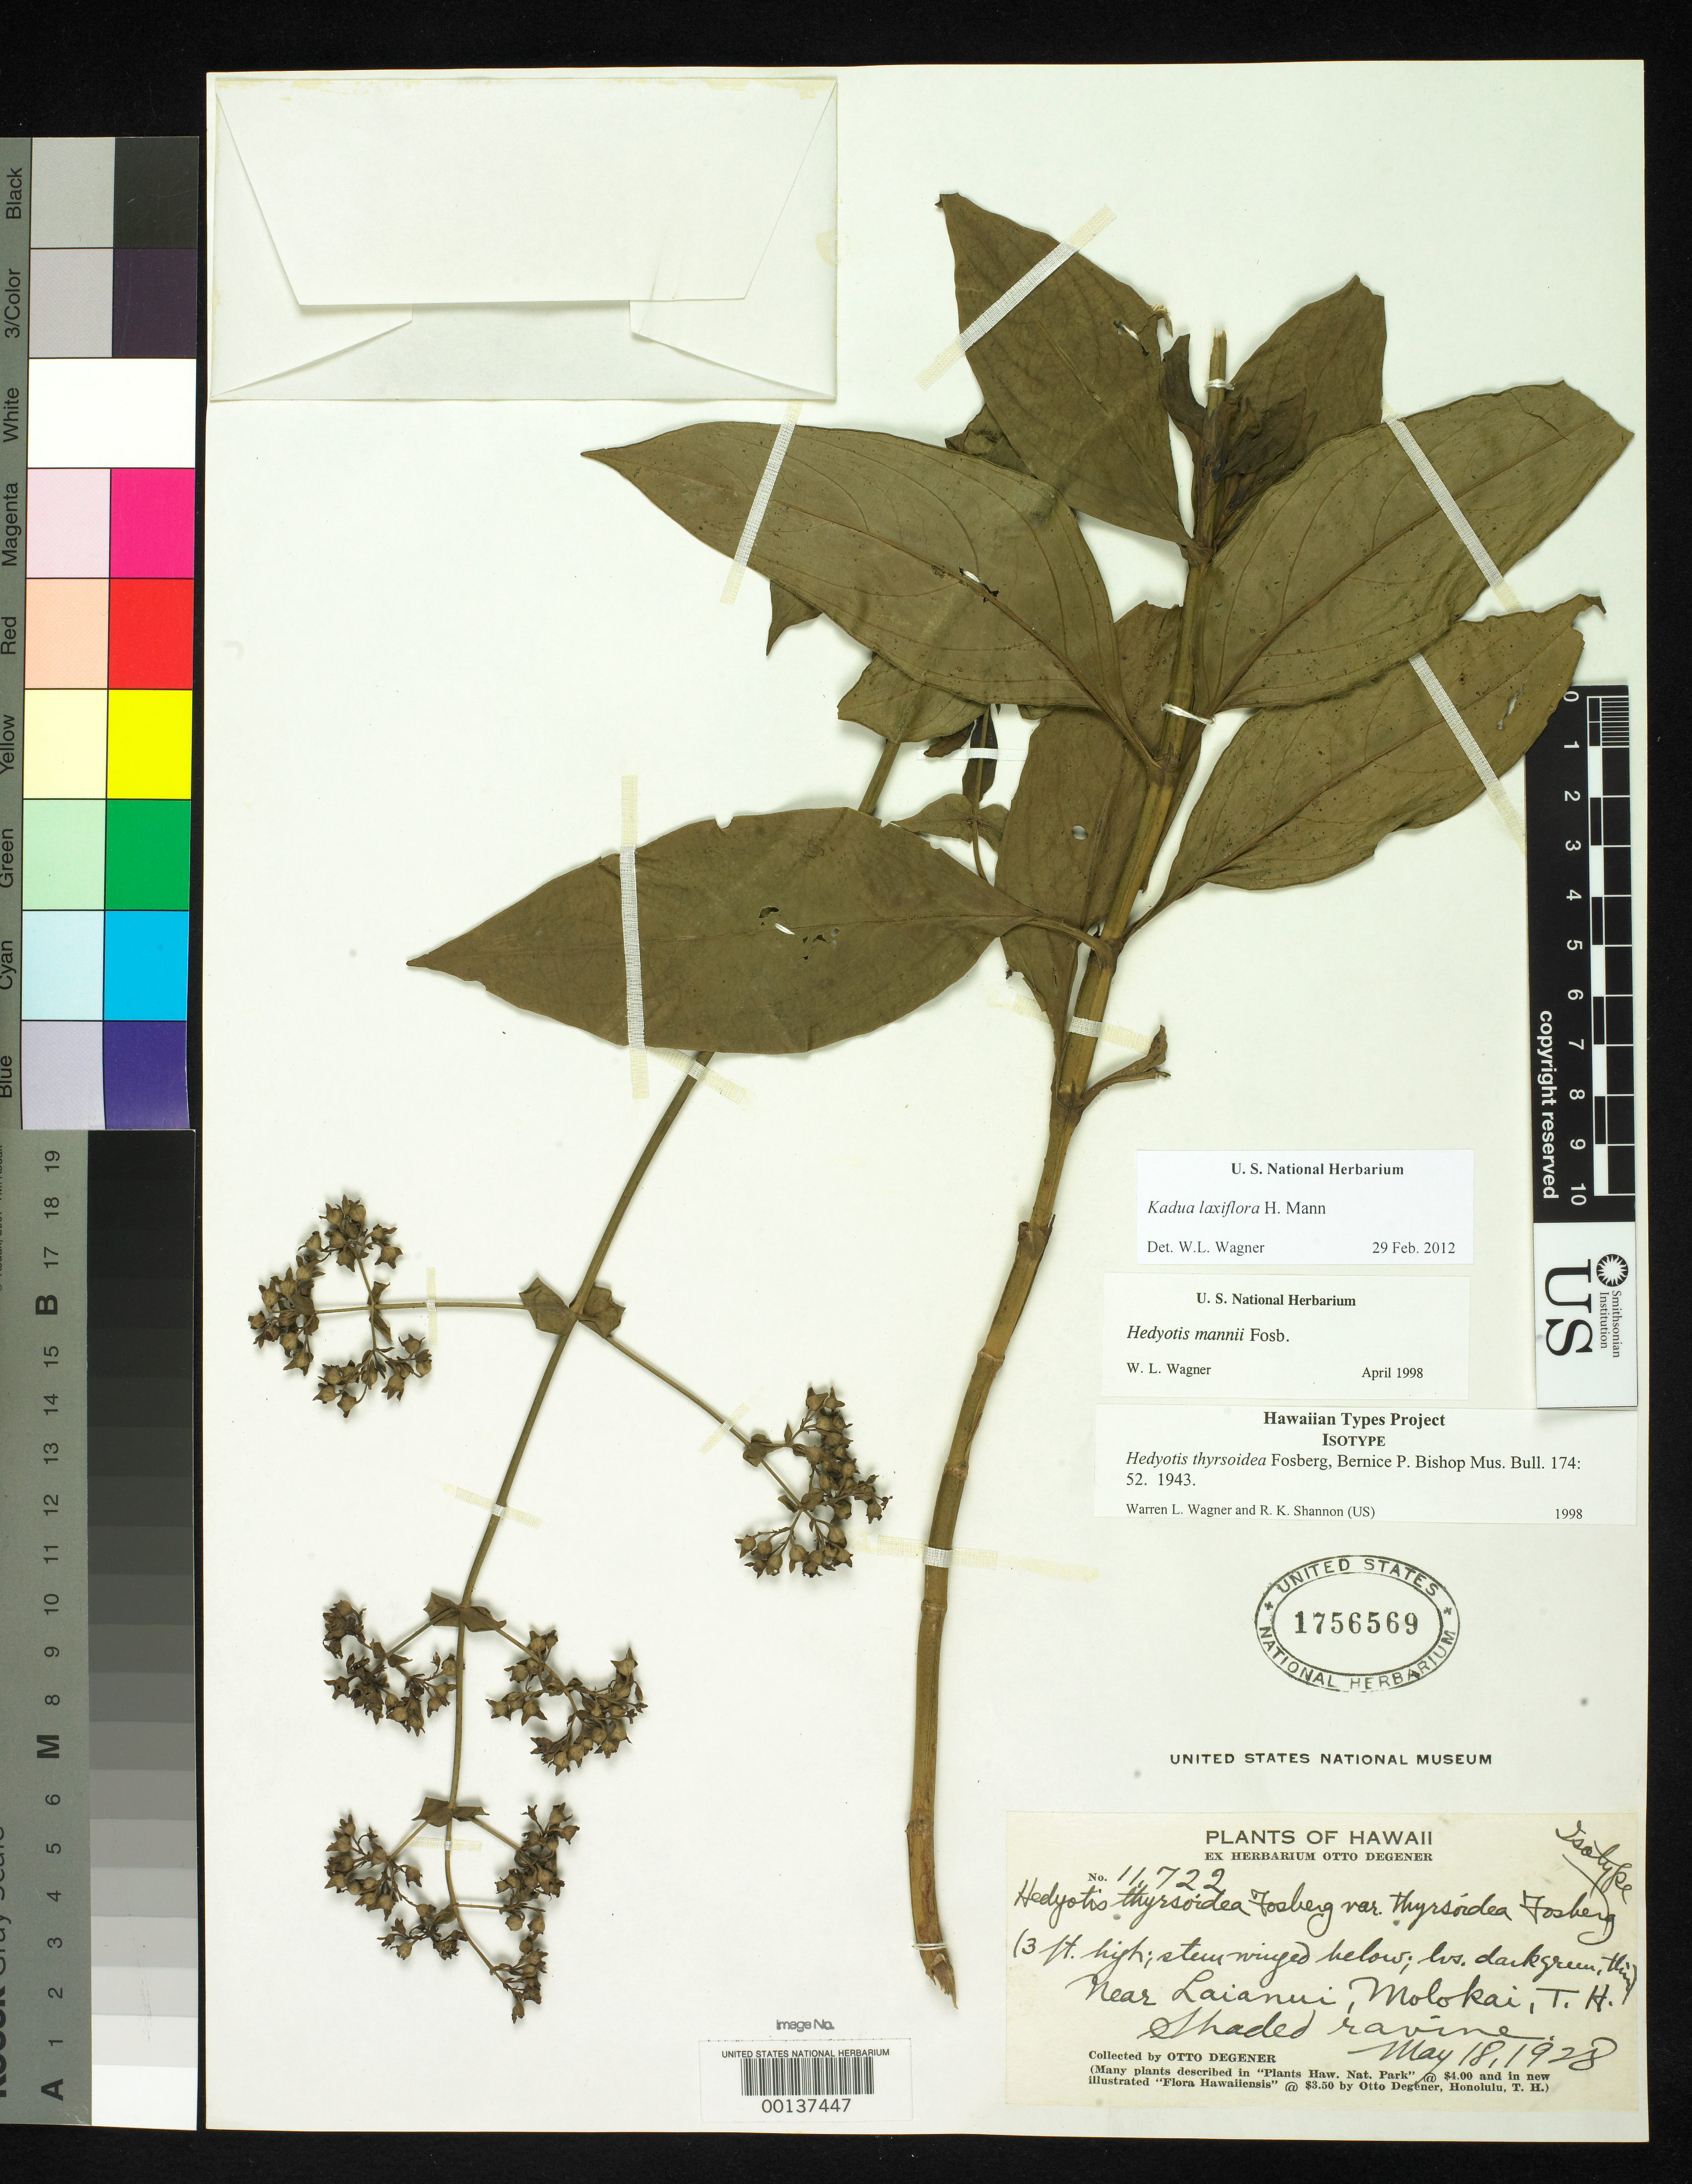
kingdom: Plantae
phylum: Tracheophyta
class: Magnoliopsida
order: Gentianales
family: Rubiaceae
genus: Hedyotis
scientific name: Hedyotis thyrsoidea var. thyrsoidea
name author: Fosberg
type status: Isotype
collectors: O. Degener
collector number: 11722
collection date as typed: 18 May 1928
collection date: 1928-05-18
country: United States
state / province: Hawaii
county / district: Maui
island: Moloka'i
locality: Near Laianui.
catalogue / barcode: US 1756569